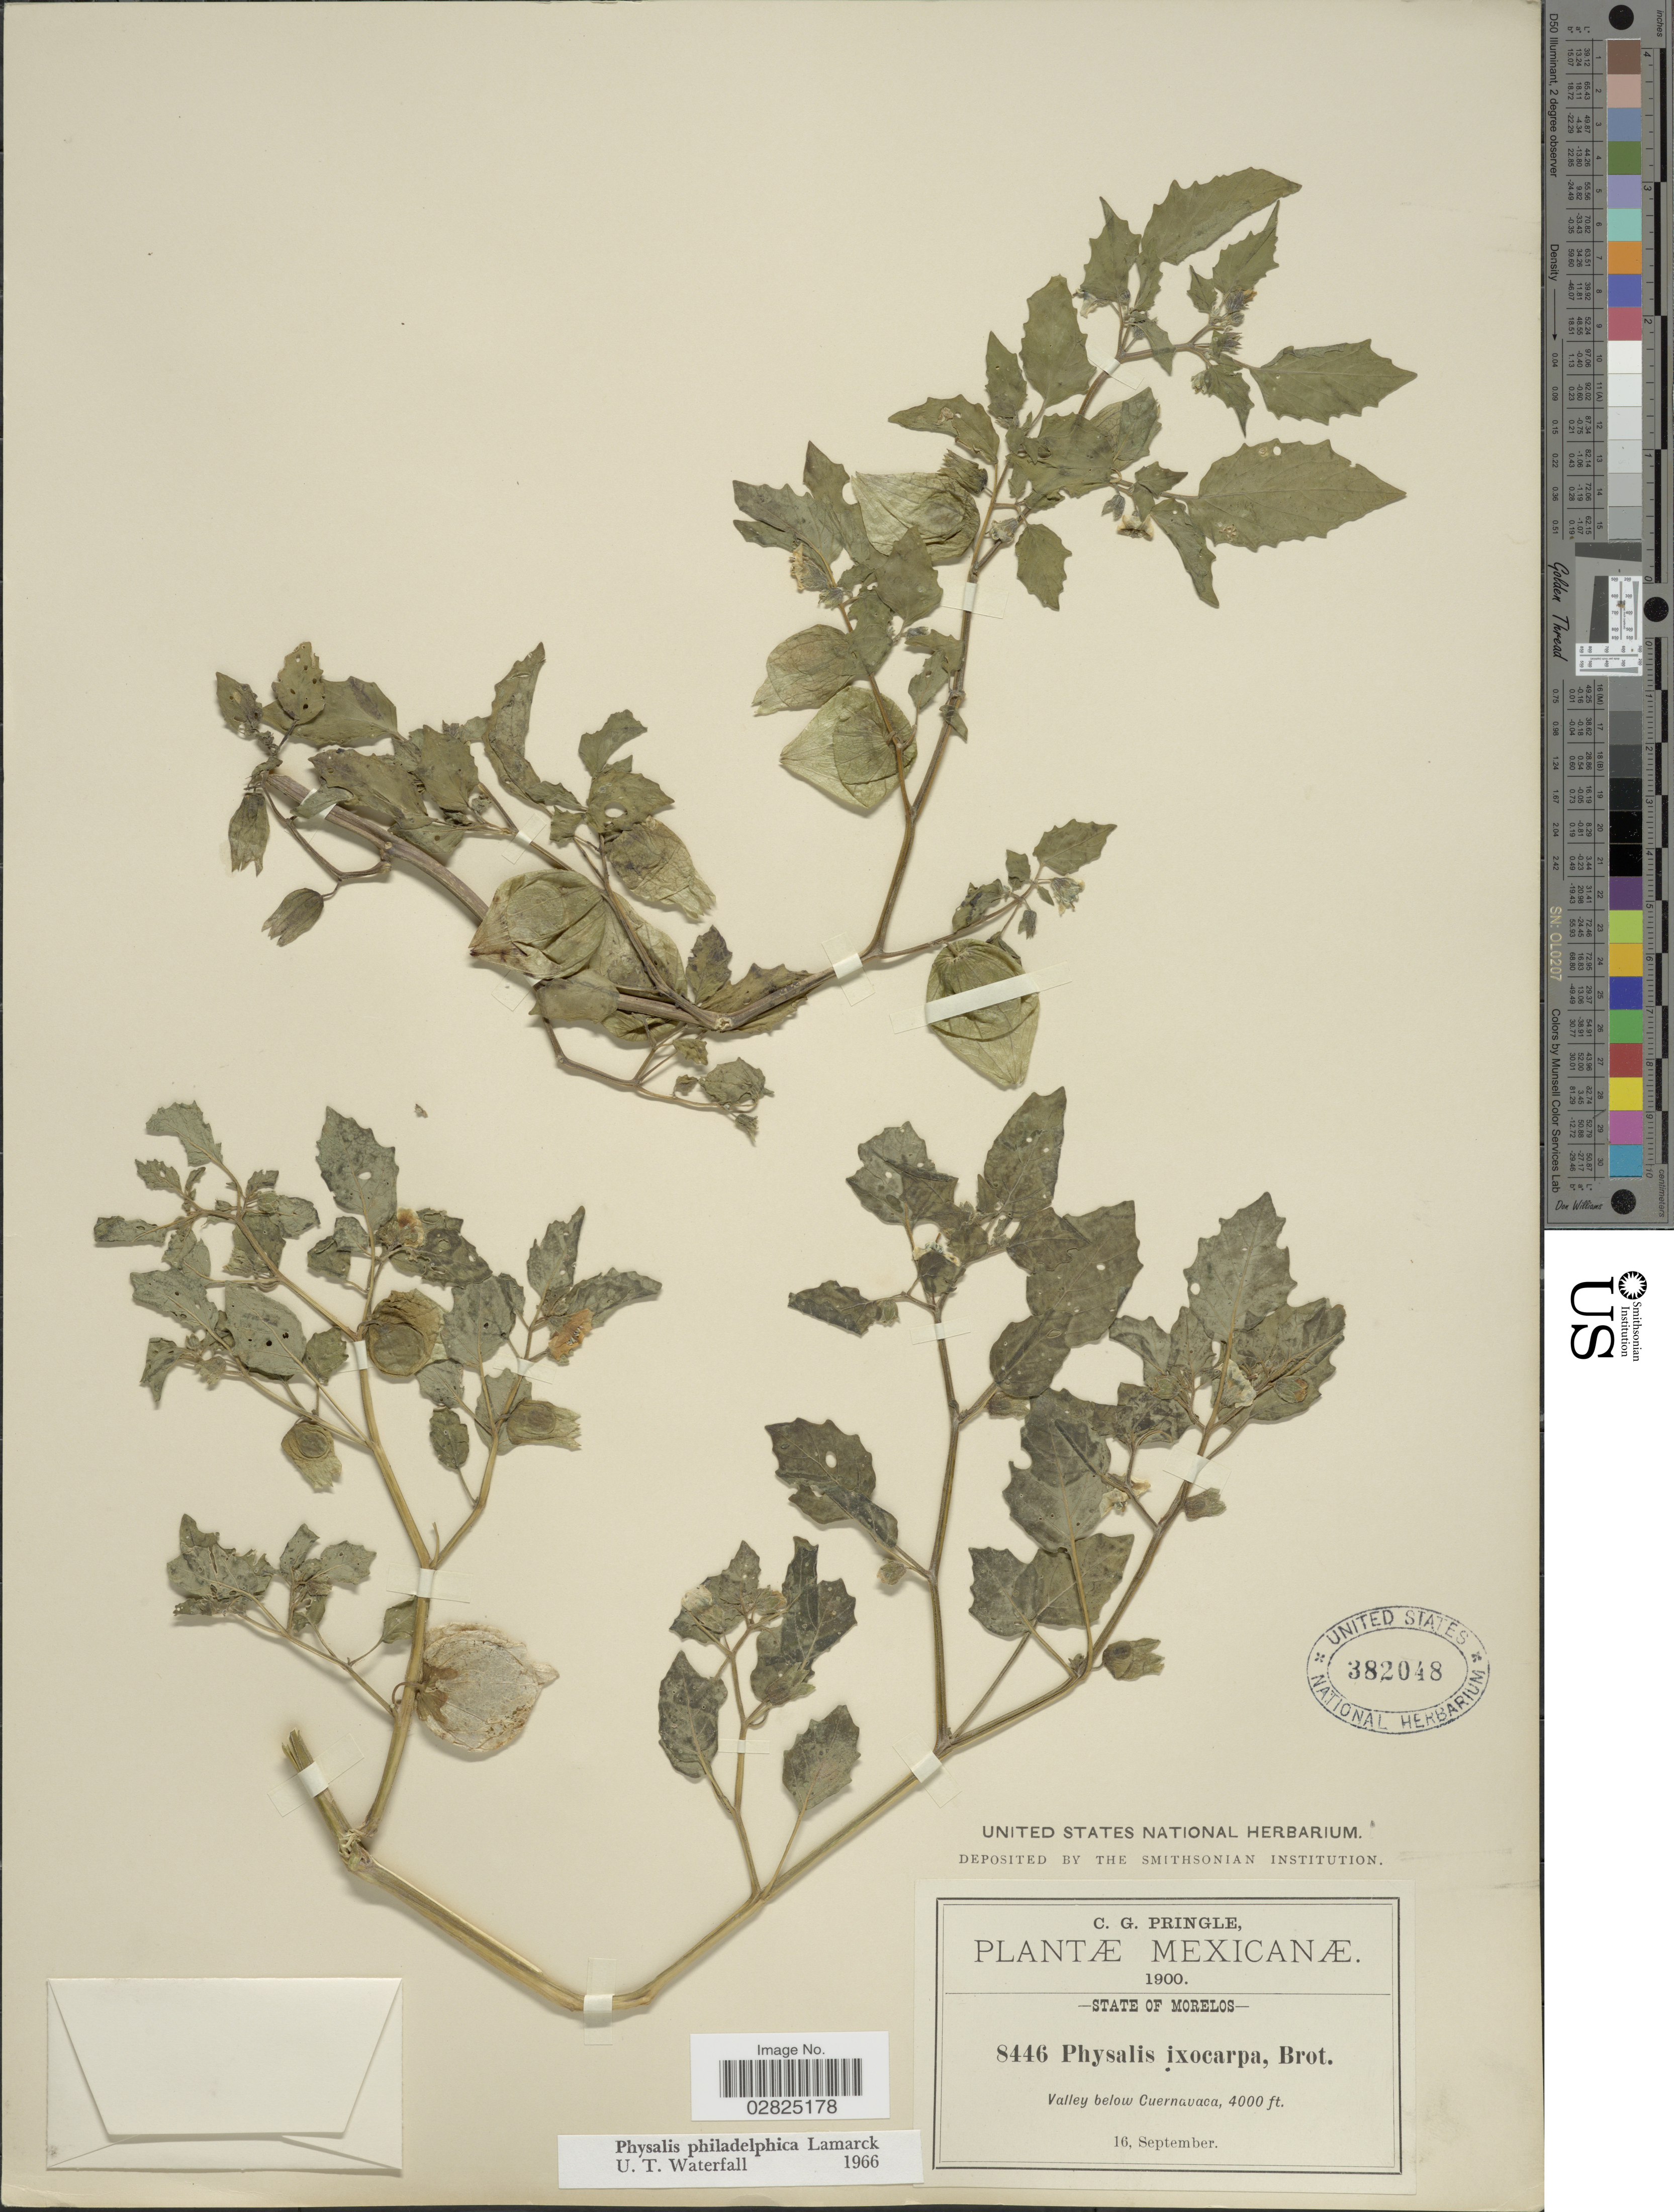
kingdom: Plantae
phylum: Tracheophyta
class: Magnoliopsida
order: Solanales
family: Solanaceae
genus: Physalis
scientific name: Physalis philadelphica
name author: Lam.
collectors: C. G. Pringle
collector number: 8446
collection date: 1900-09-16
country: Mexico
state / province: Morelos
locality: Valley below Cuernavaca.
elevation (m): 1219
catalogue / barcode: US 382048